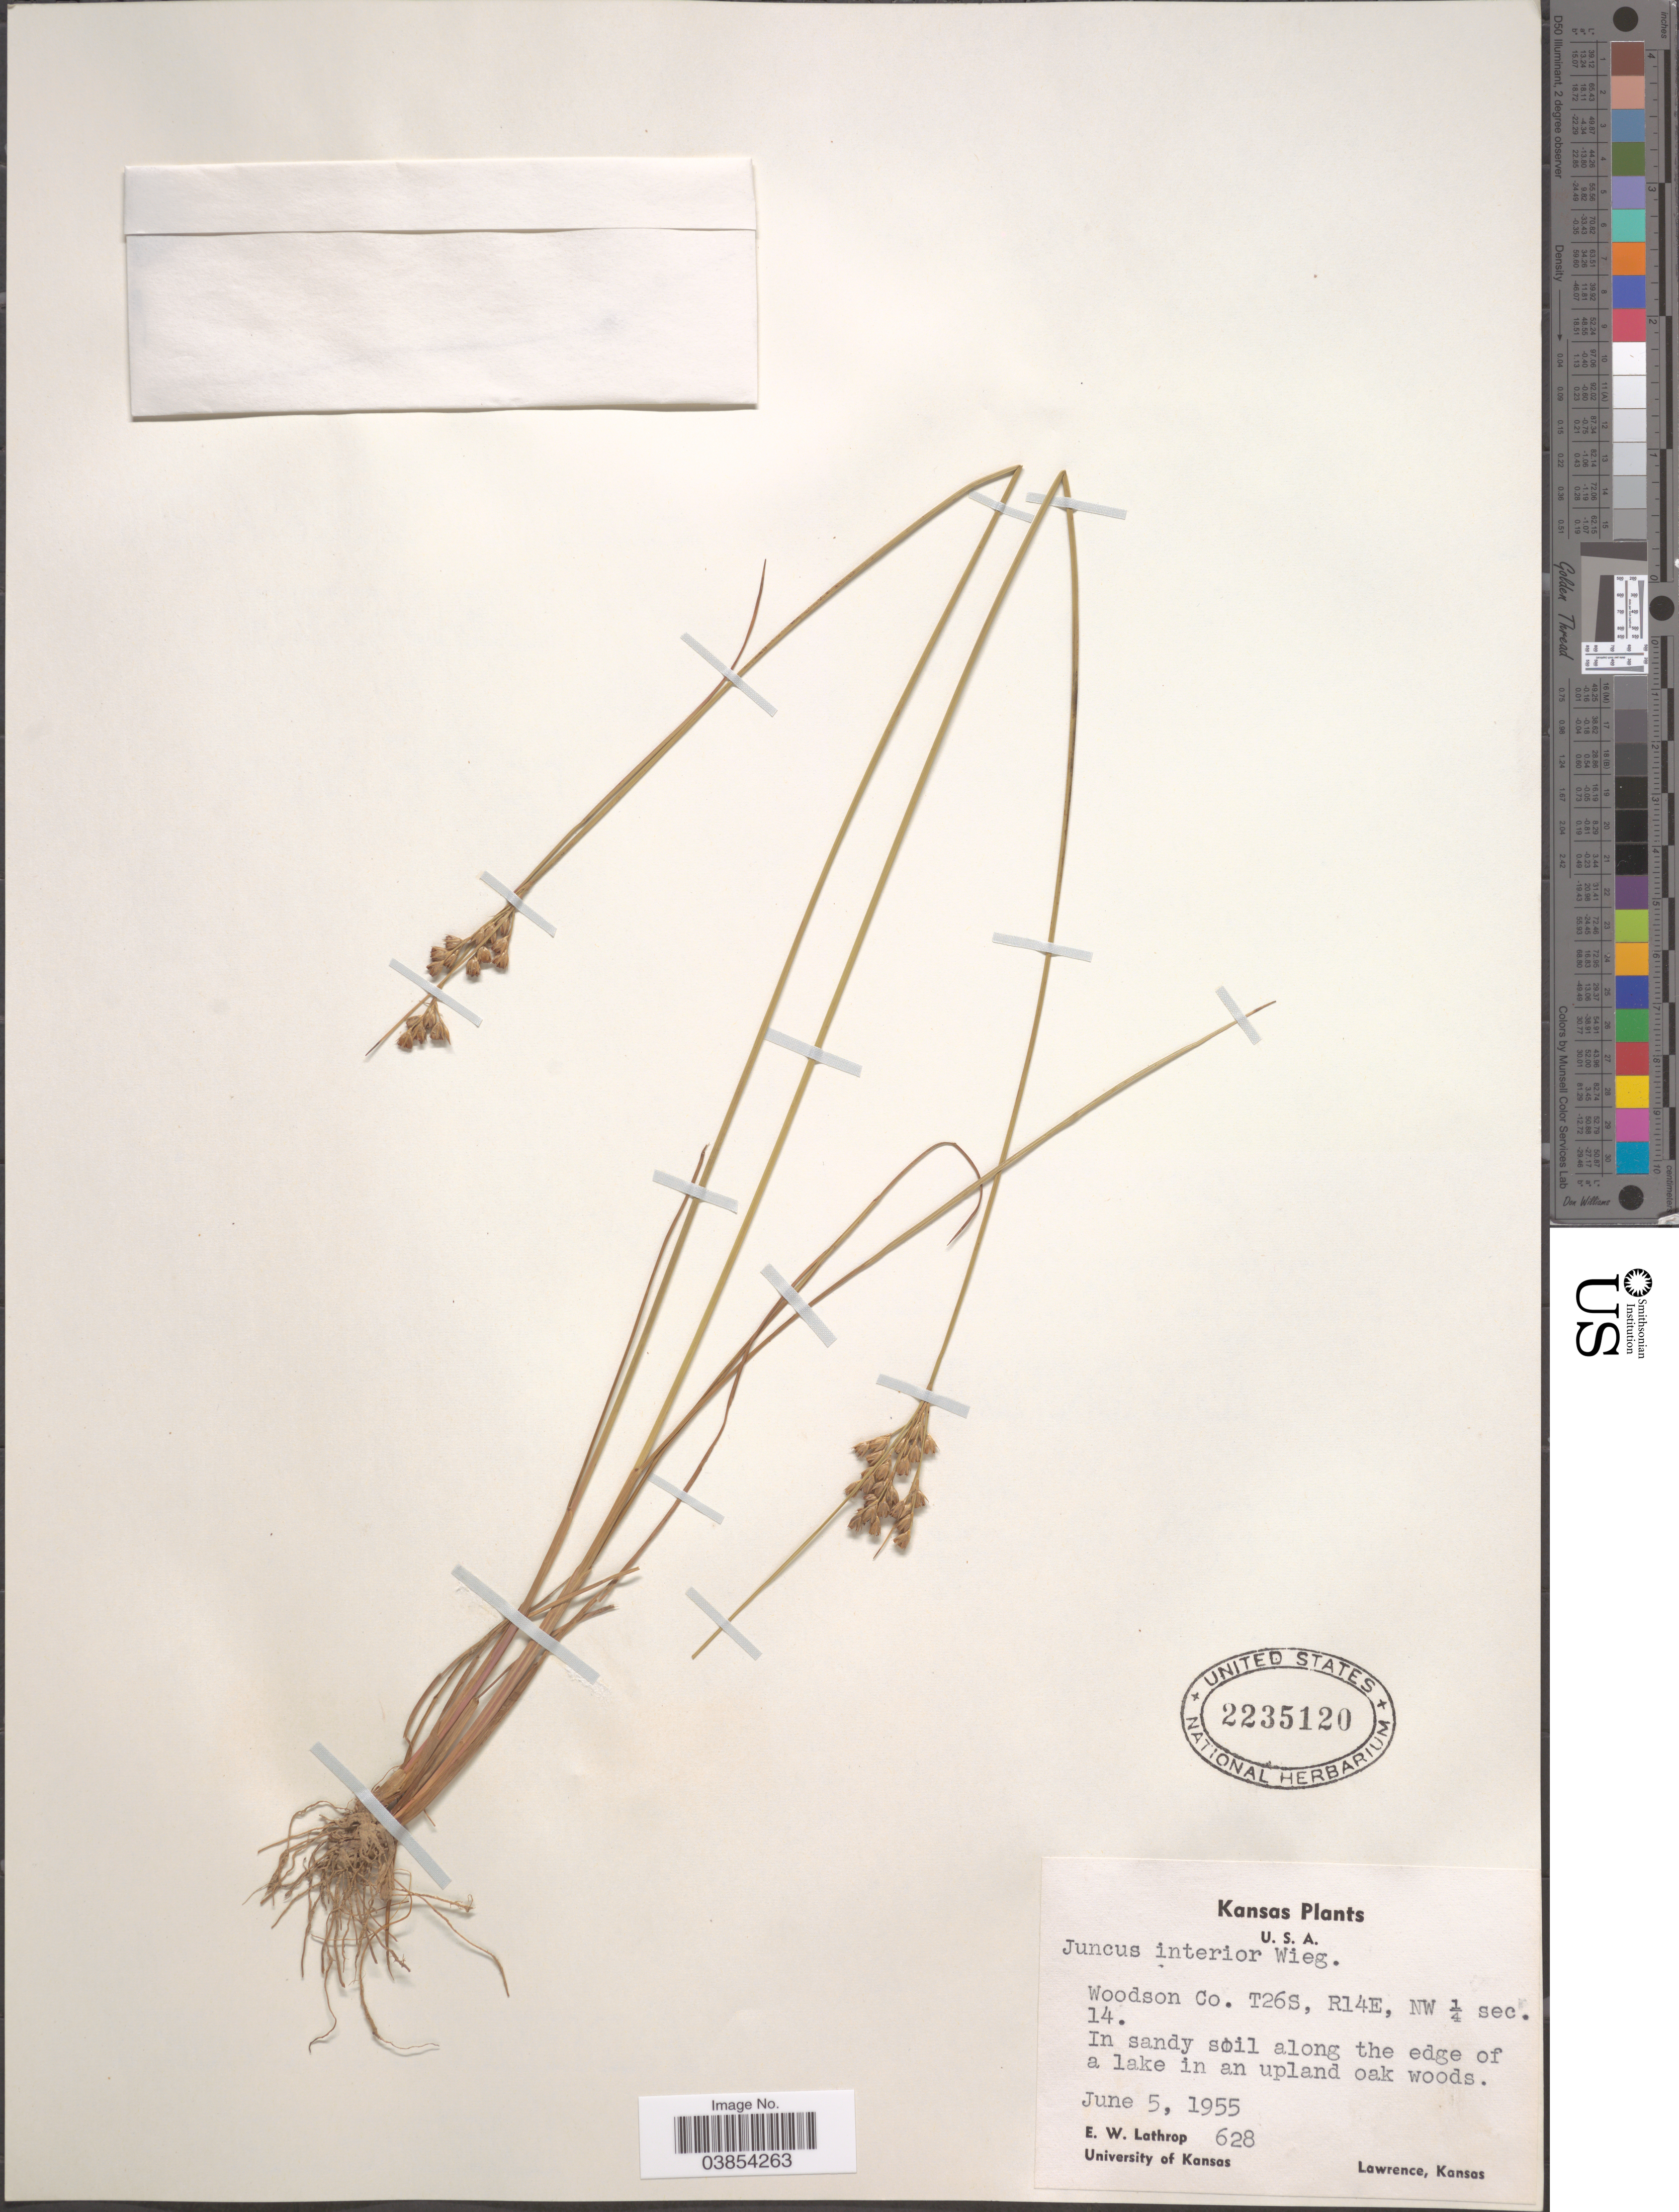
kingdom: Plantae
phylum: Tracheophyta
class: Liliopsida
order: Poales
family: Juncaceae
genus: Juncus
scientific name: Juncus interior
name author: Wiegand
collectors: E. W. Lathrop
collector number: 628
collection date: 1955-06-05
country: United States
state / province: Kansas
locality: Woodson Co. T26S, R14E, NW ¼ sec. 14.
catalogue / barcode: US 2235120